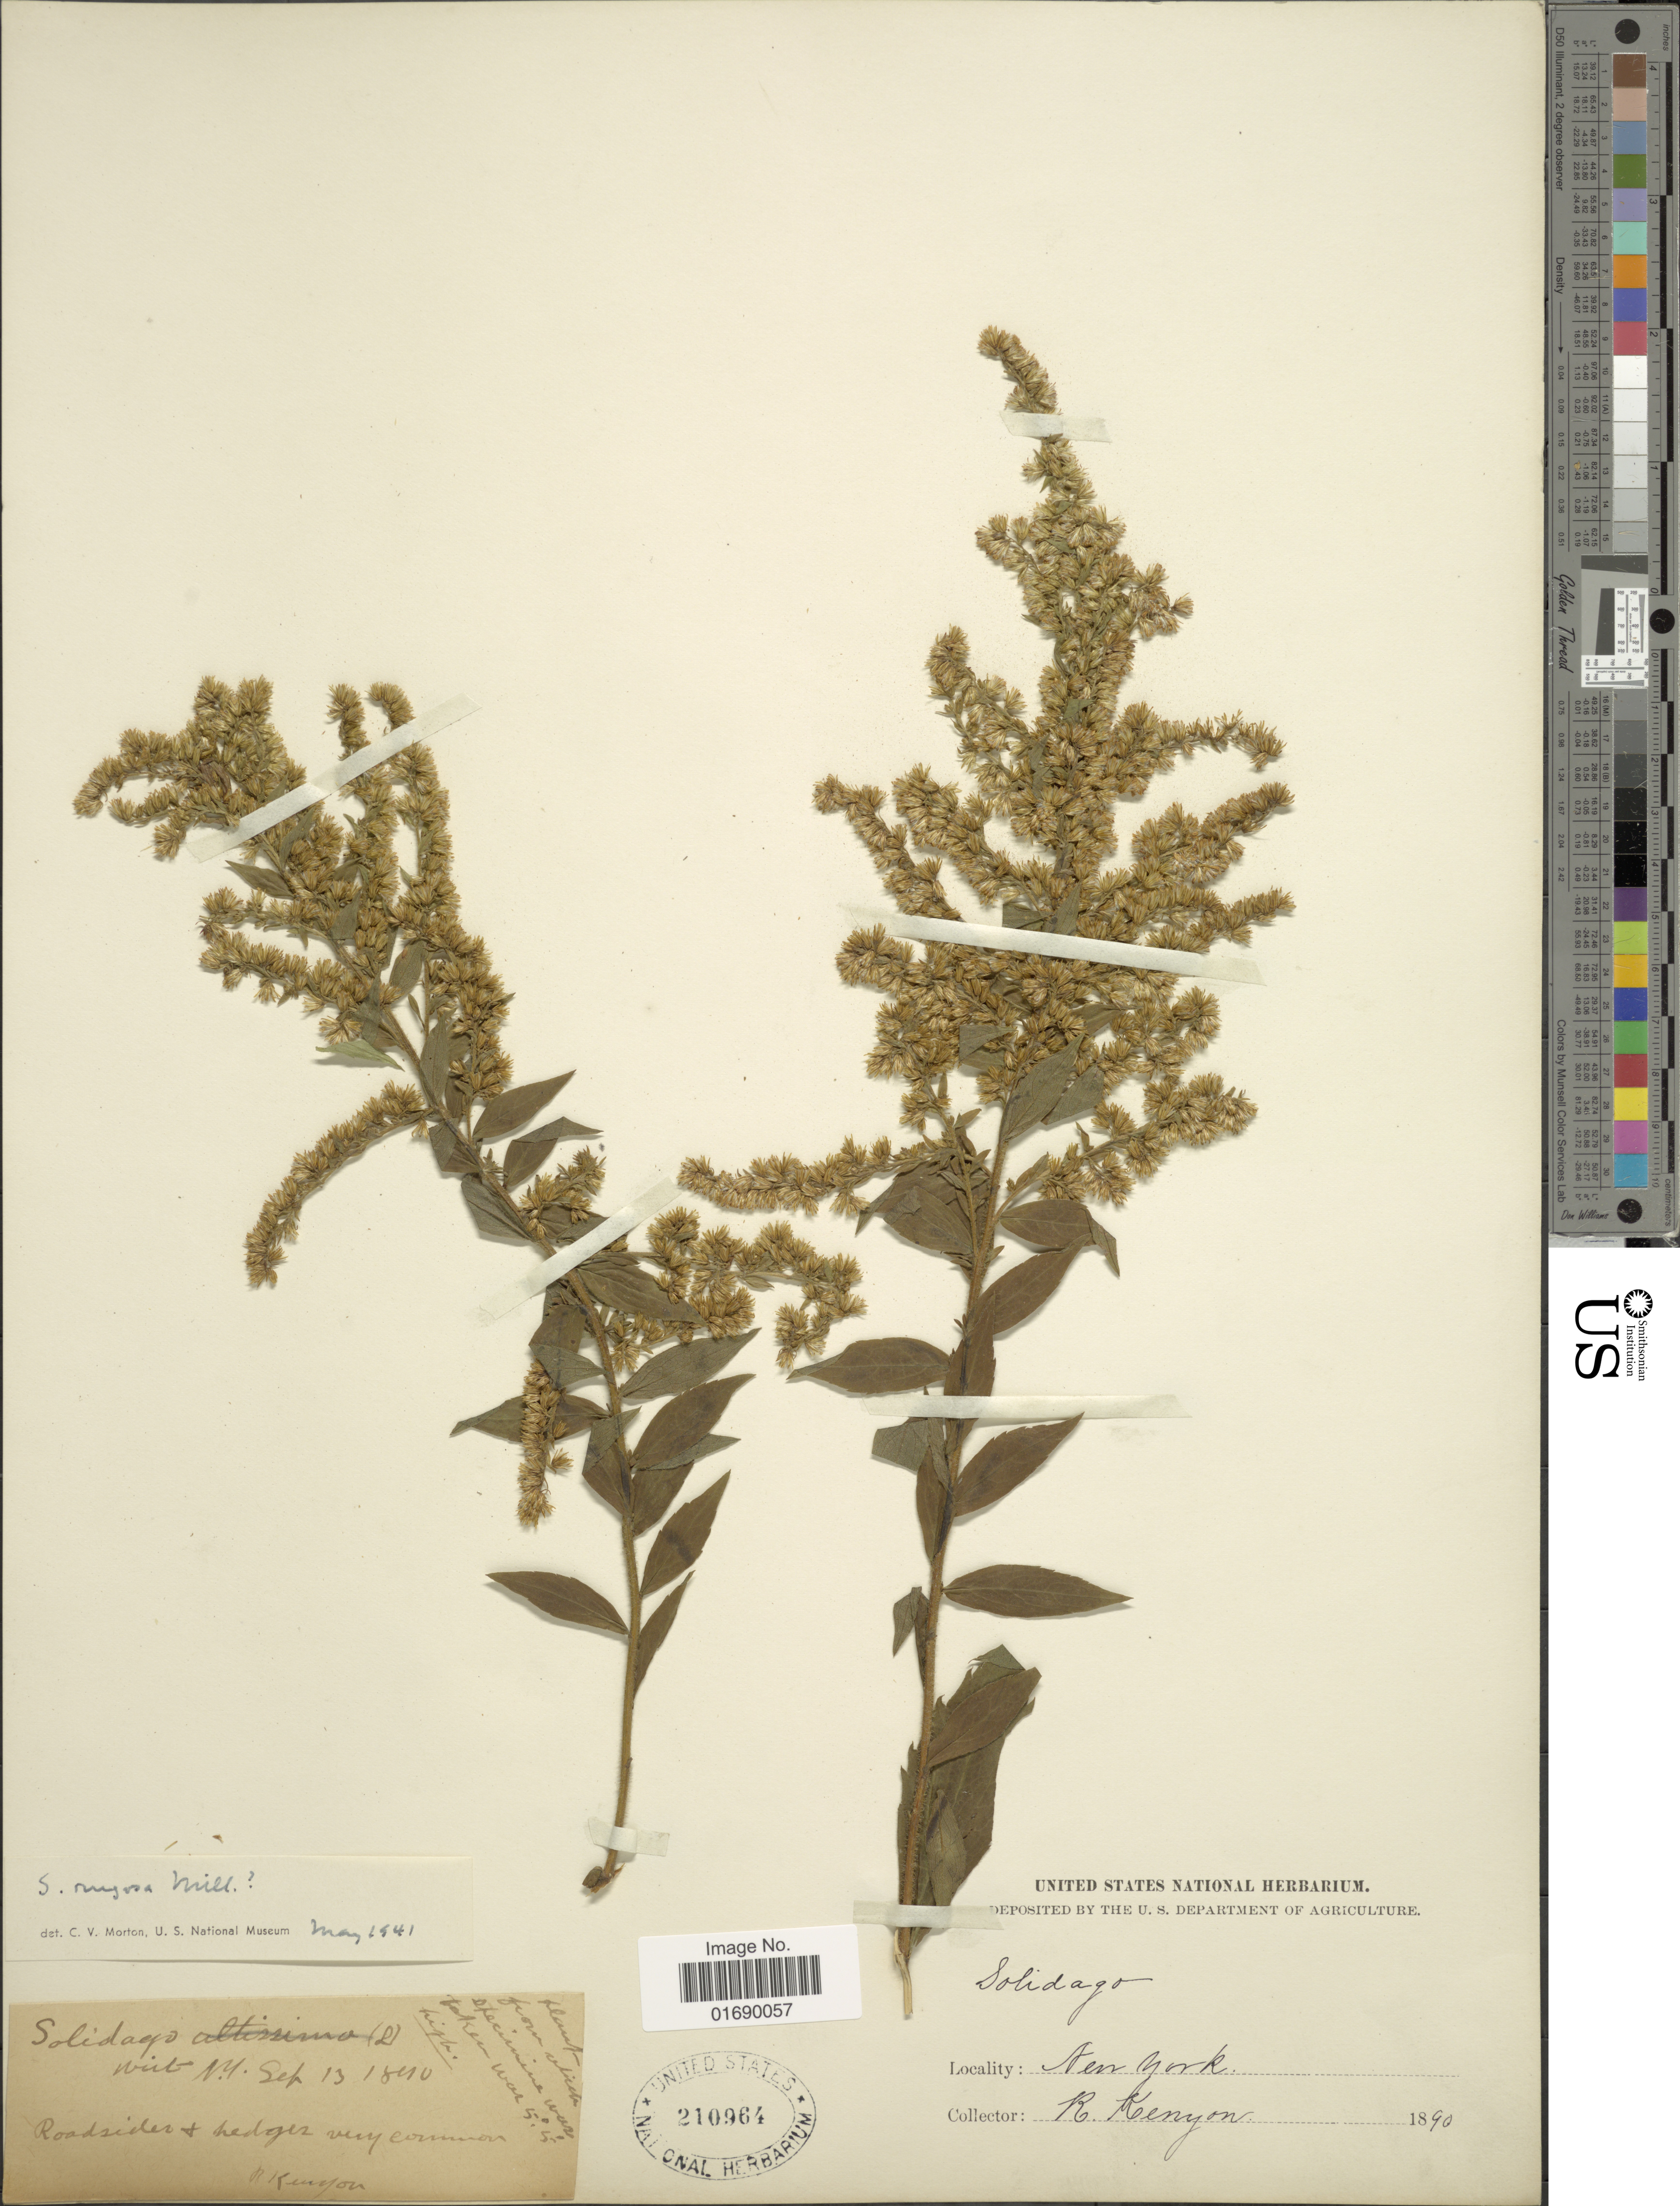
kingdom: Plantae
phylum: Tracheophyta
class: Magnoliopsida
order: Asterales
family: Asteraceae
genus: Solidago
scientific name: Solidago rugosa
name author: Mill.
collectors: R. Kenyon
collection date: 1840-09-13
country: United States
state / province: New York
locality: Roadsides + hedges very common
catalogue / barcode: US 210964